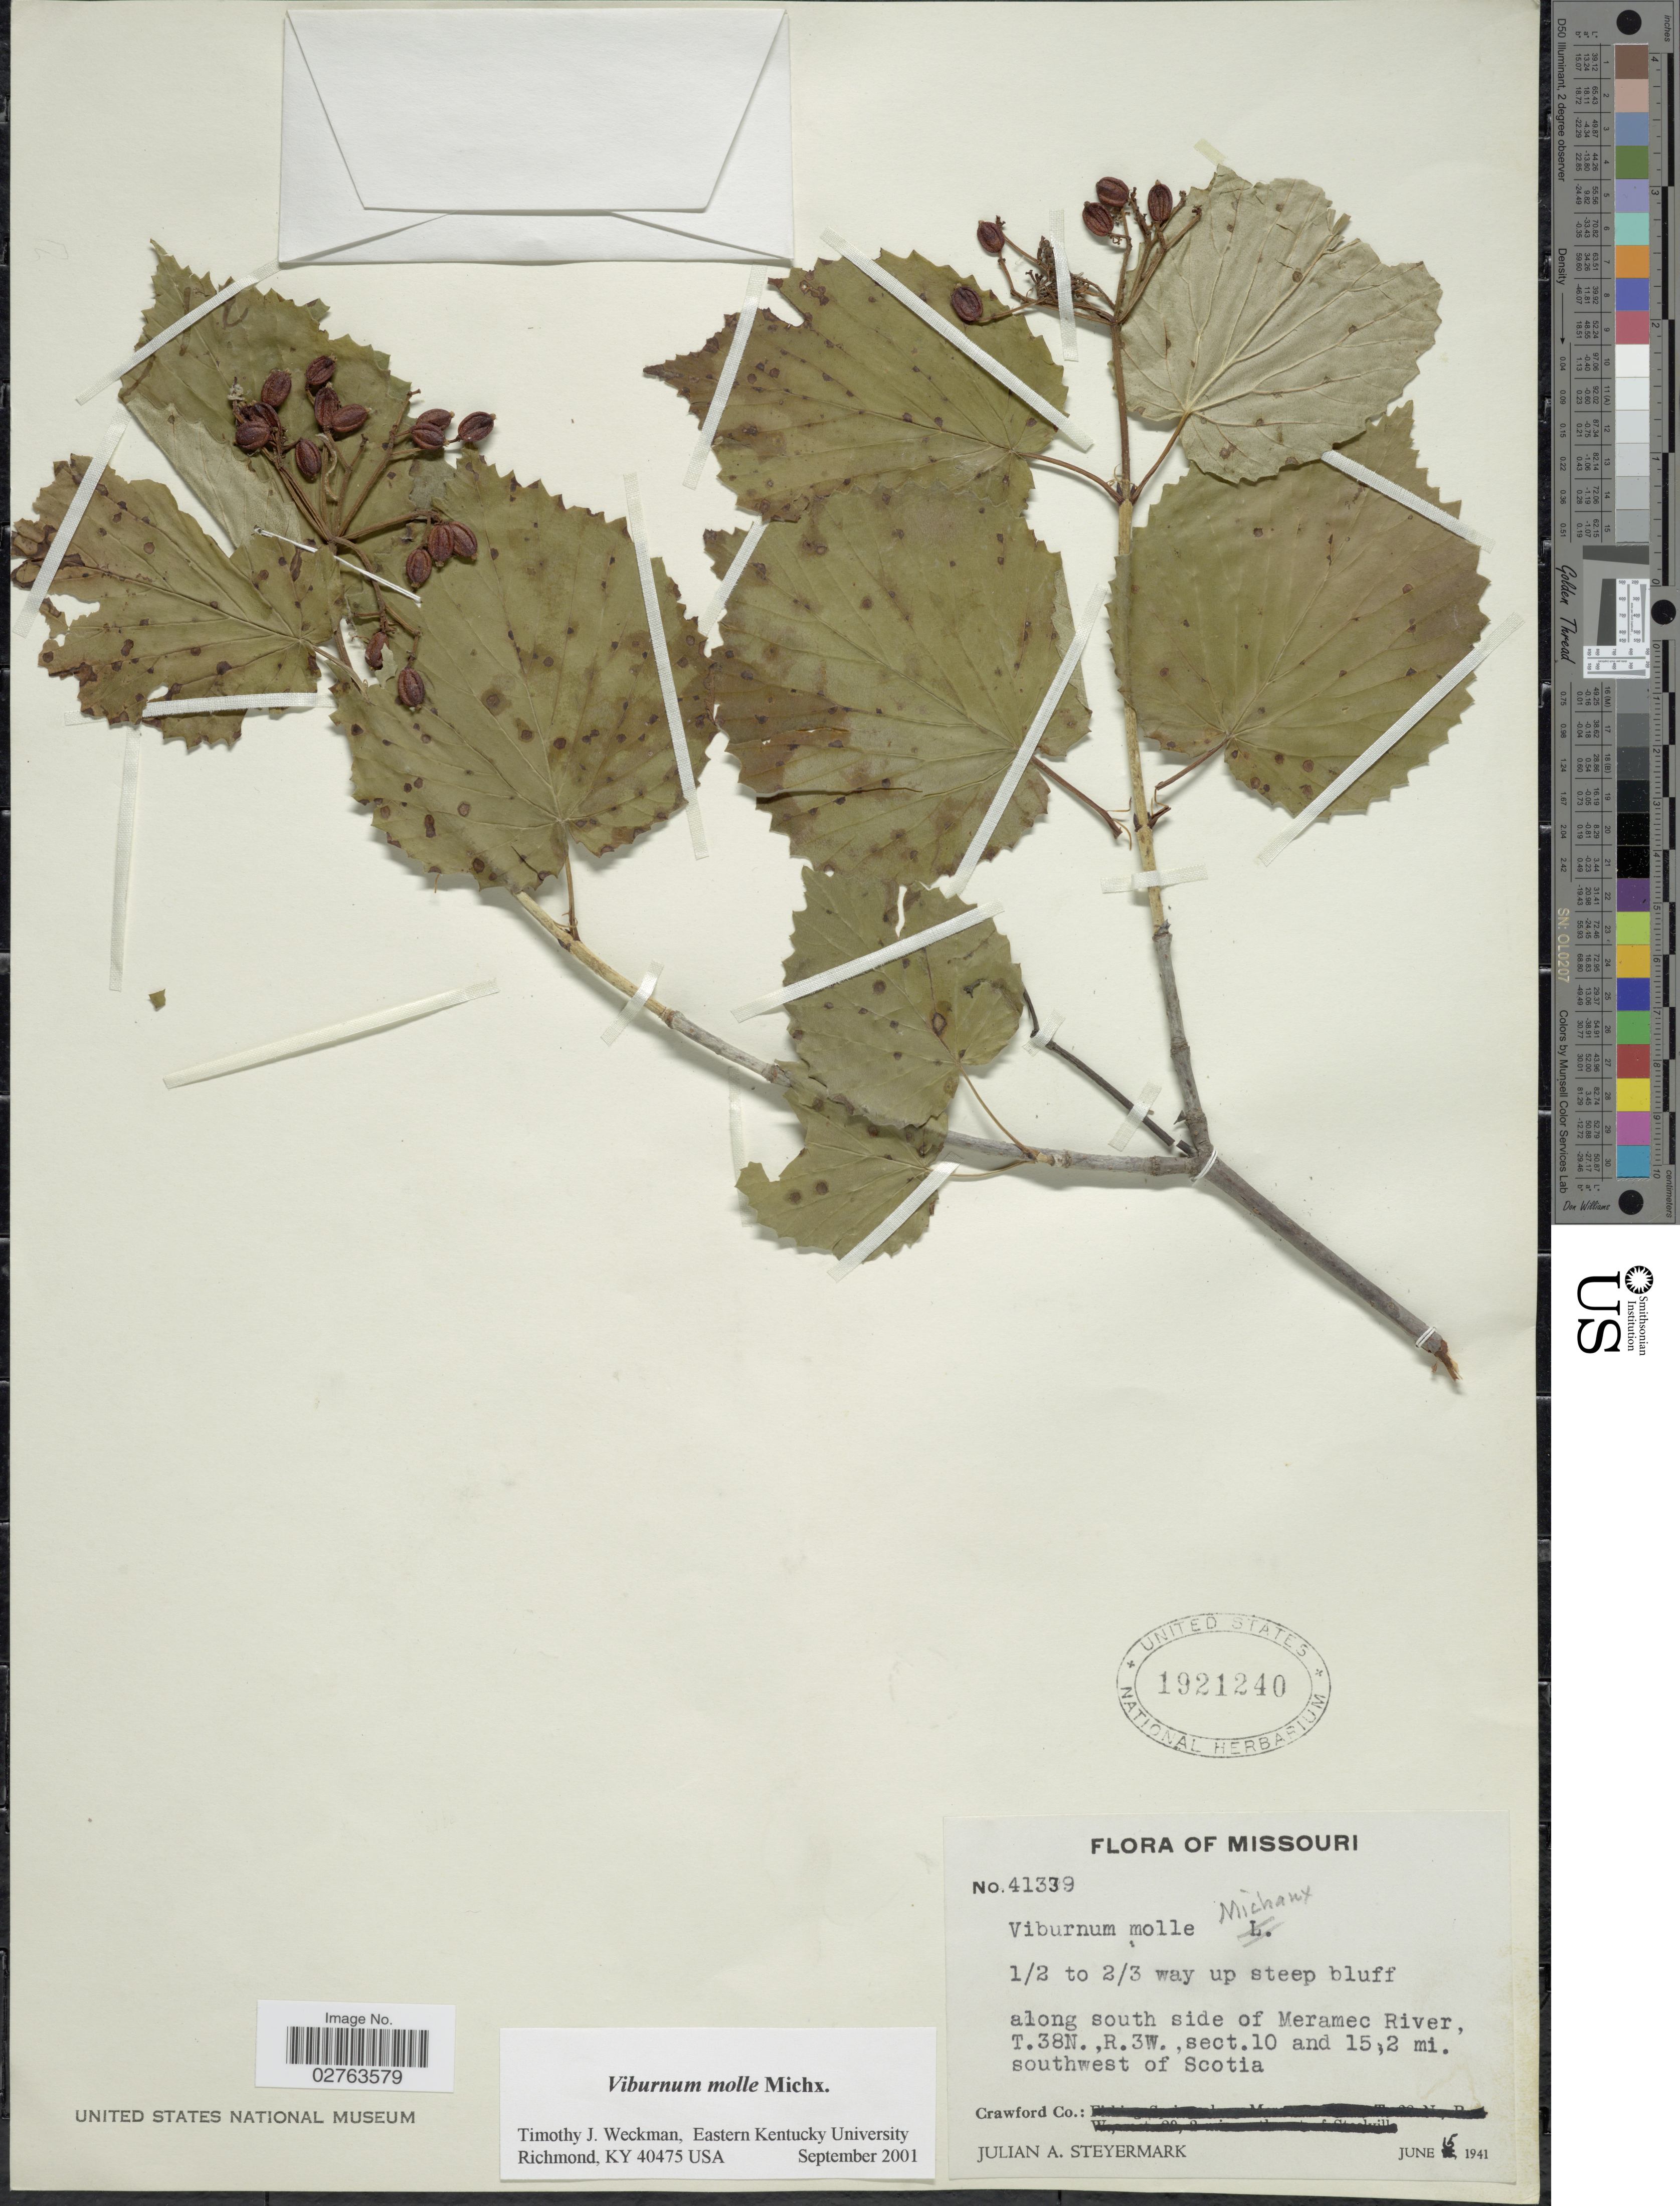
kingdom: Plantae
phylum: Tracheophyta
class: Magnoliopsida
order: Dipsacales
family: Viburnaceae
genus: Viburnum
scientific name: Viburnum molle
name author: Michx.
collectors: J. Steyermark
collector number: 41339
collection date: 1941-06-05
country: United States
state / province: Missouri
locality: Along south side of Meramec River, T.38N. ,R.3W. , sect.10 and 15,2 mi. southwest of Scotia. Crawford Co.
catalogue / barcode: US 1921240